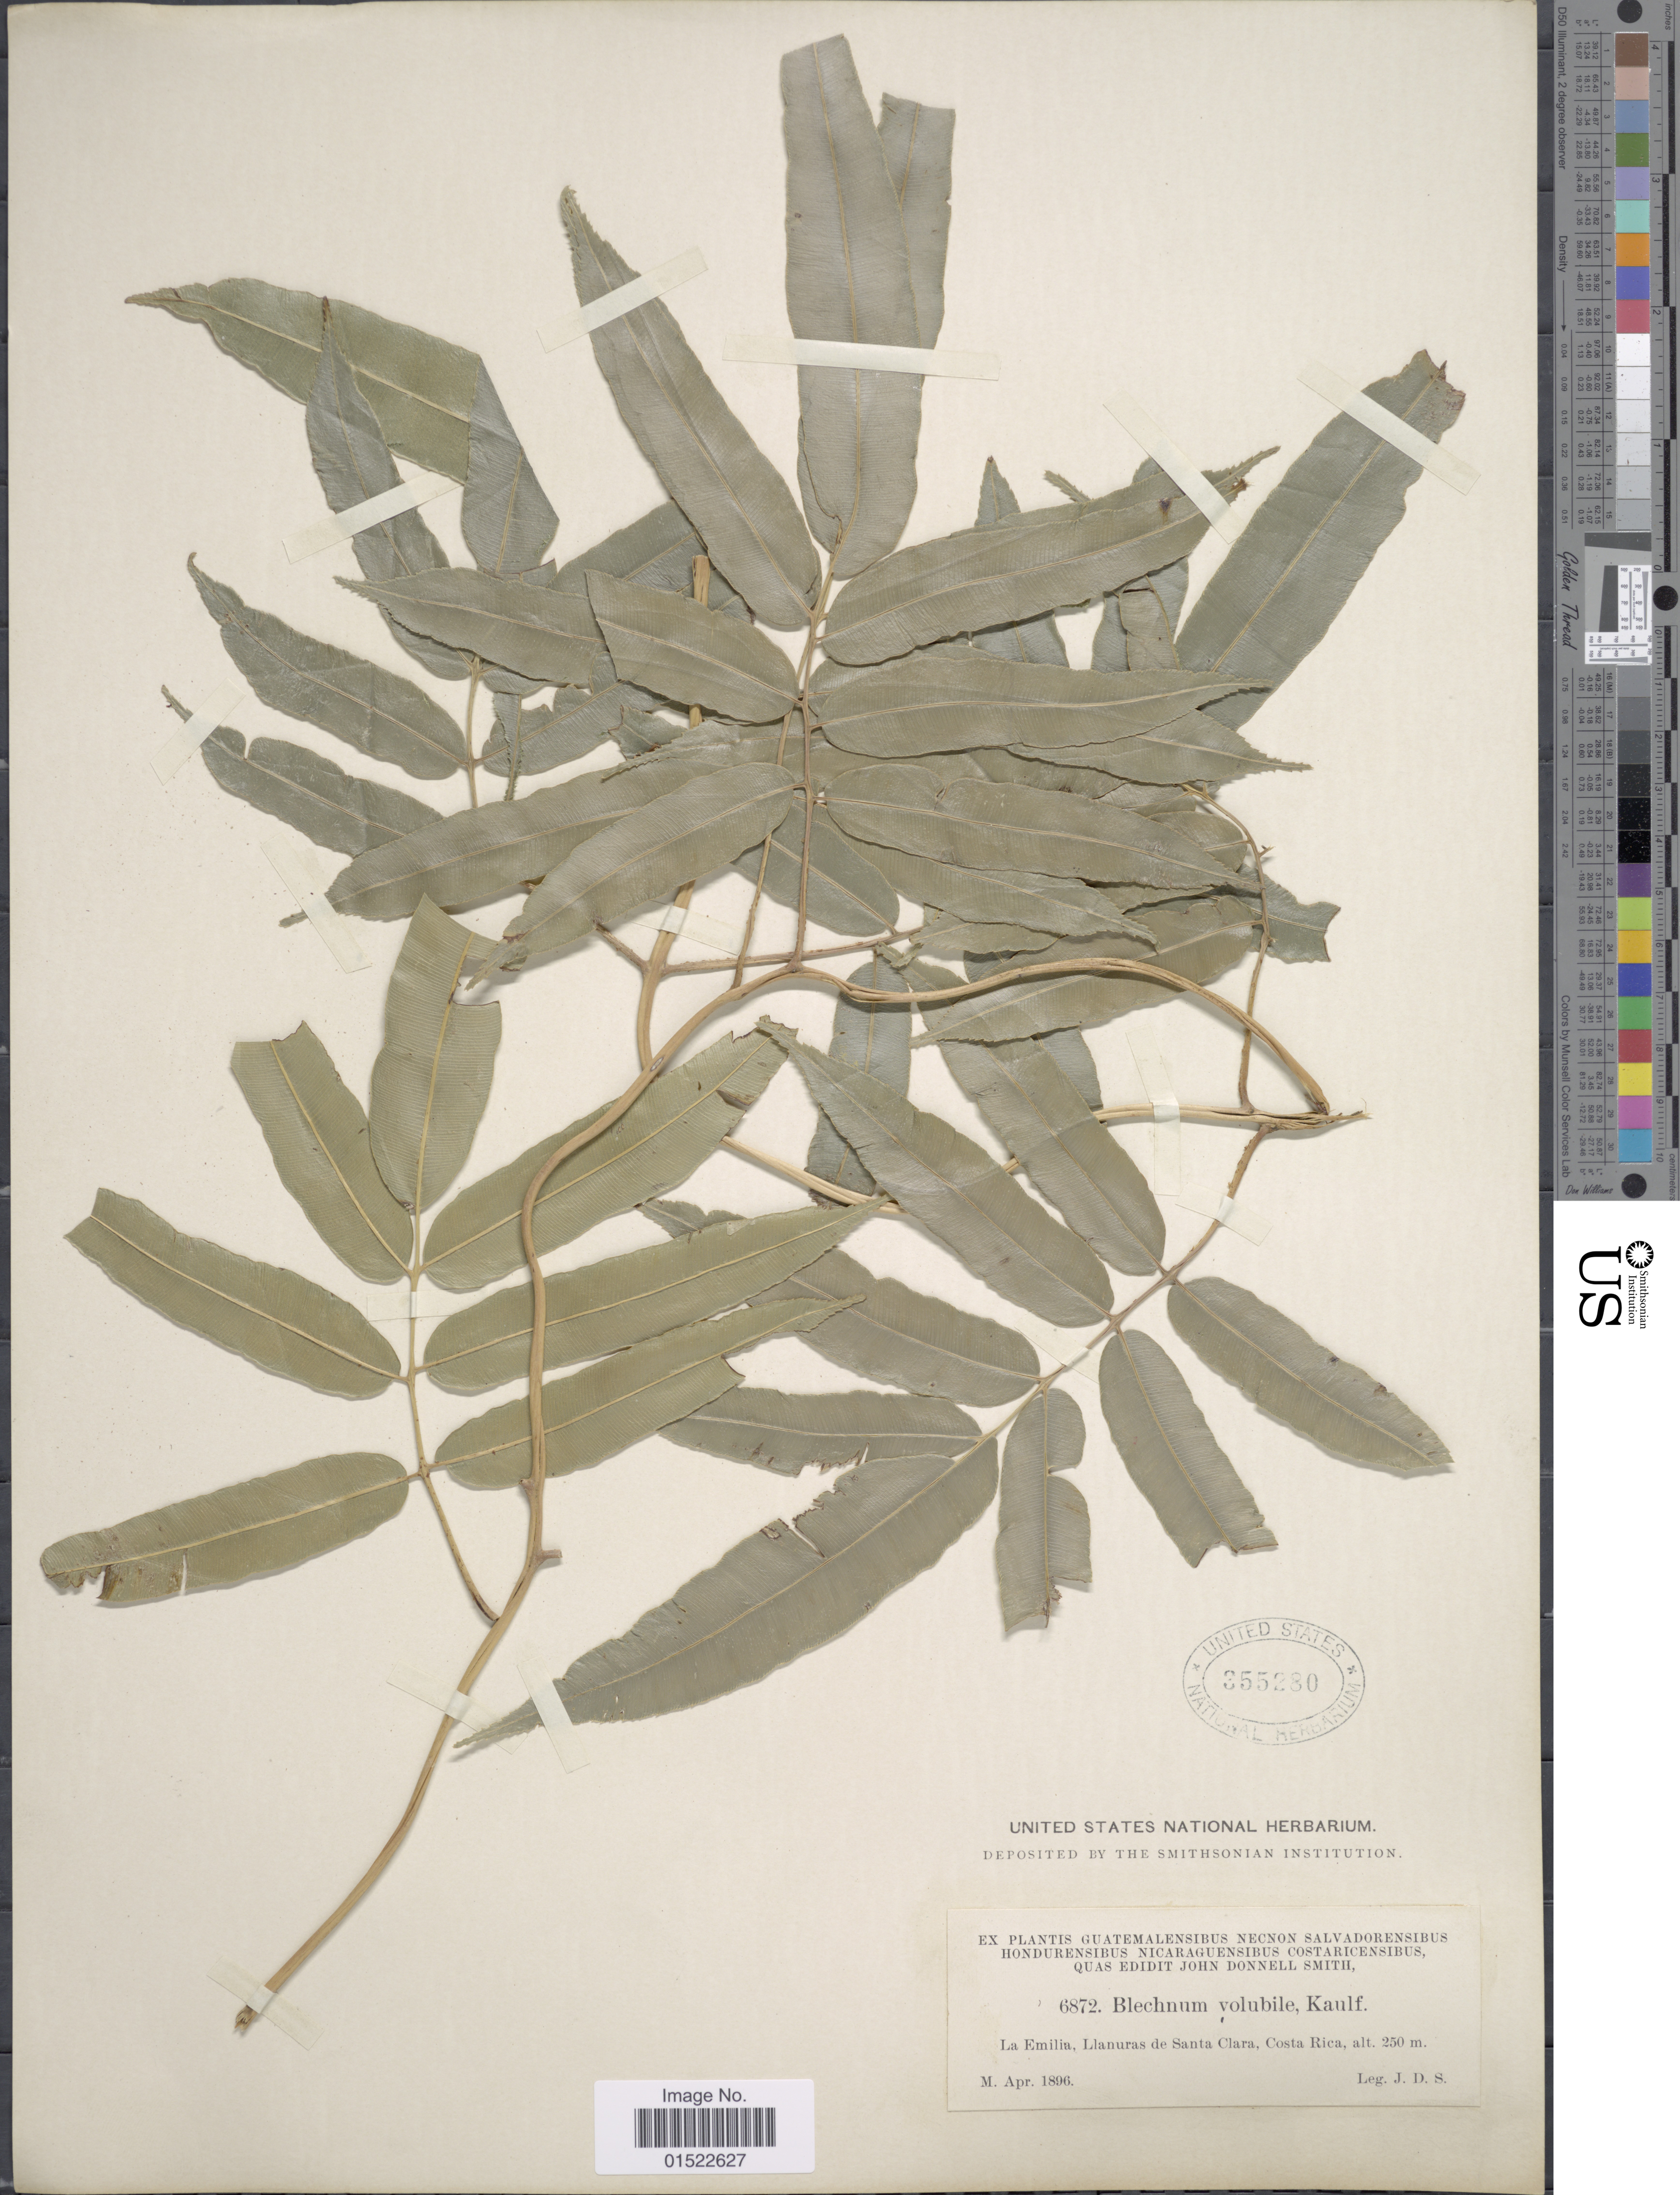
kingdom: Plantae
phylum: Tracheophyta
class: Polypodiopsida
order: Polypodiales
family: Blechnaceae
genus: Salpichlaena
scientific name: Salpichlaena volubilis subsp. volubilis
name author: (Kaulf.) J. Sm.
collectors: J. Donnell Smith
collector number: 6872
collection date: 1896-04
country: Costa Rica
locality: La Emilia, Llanuras de Santa Clara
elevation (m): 250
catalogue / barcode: US 355280